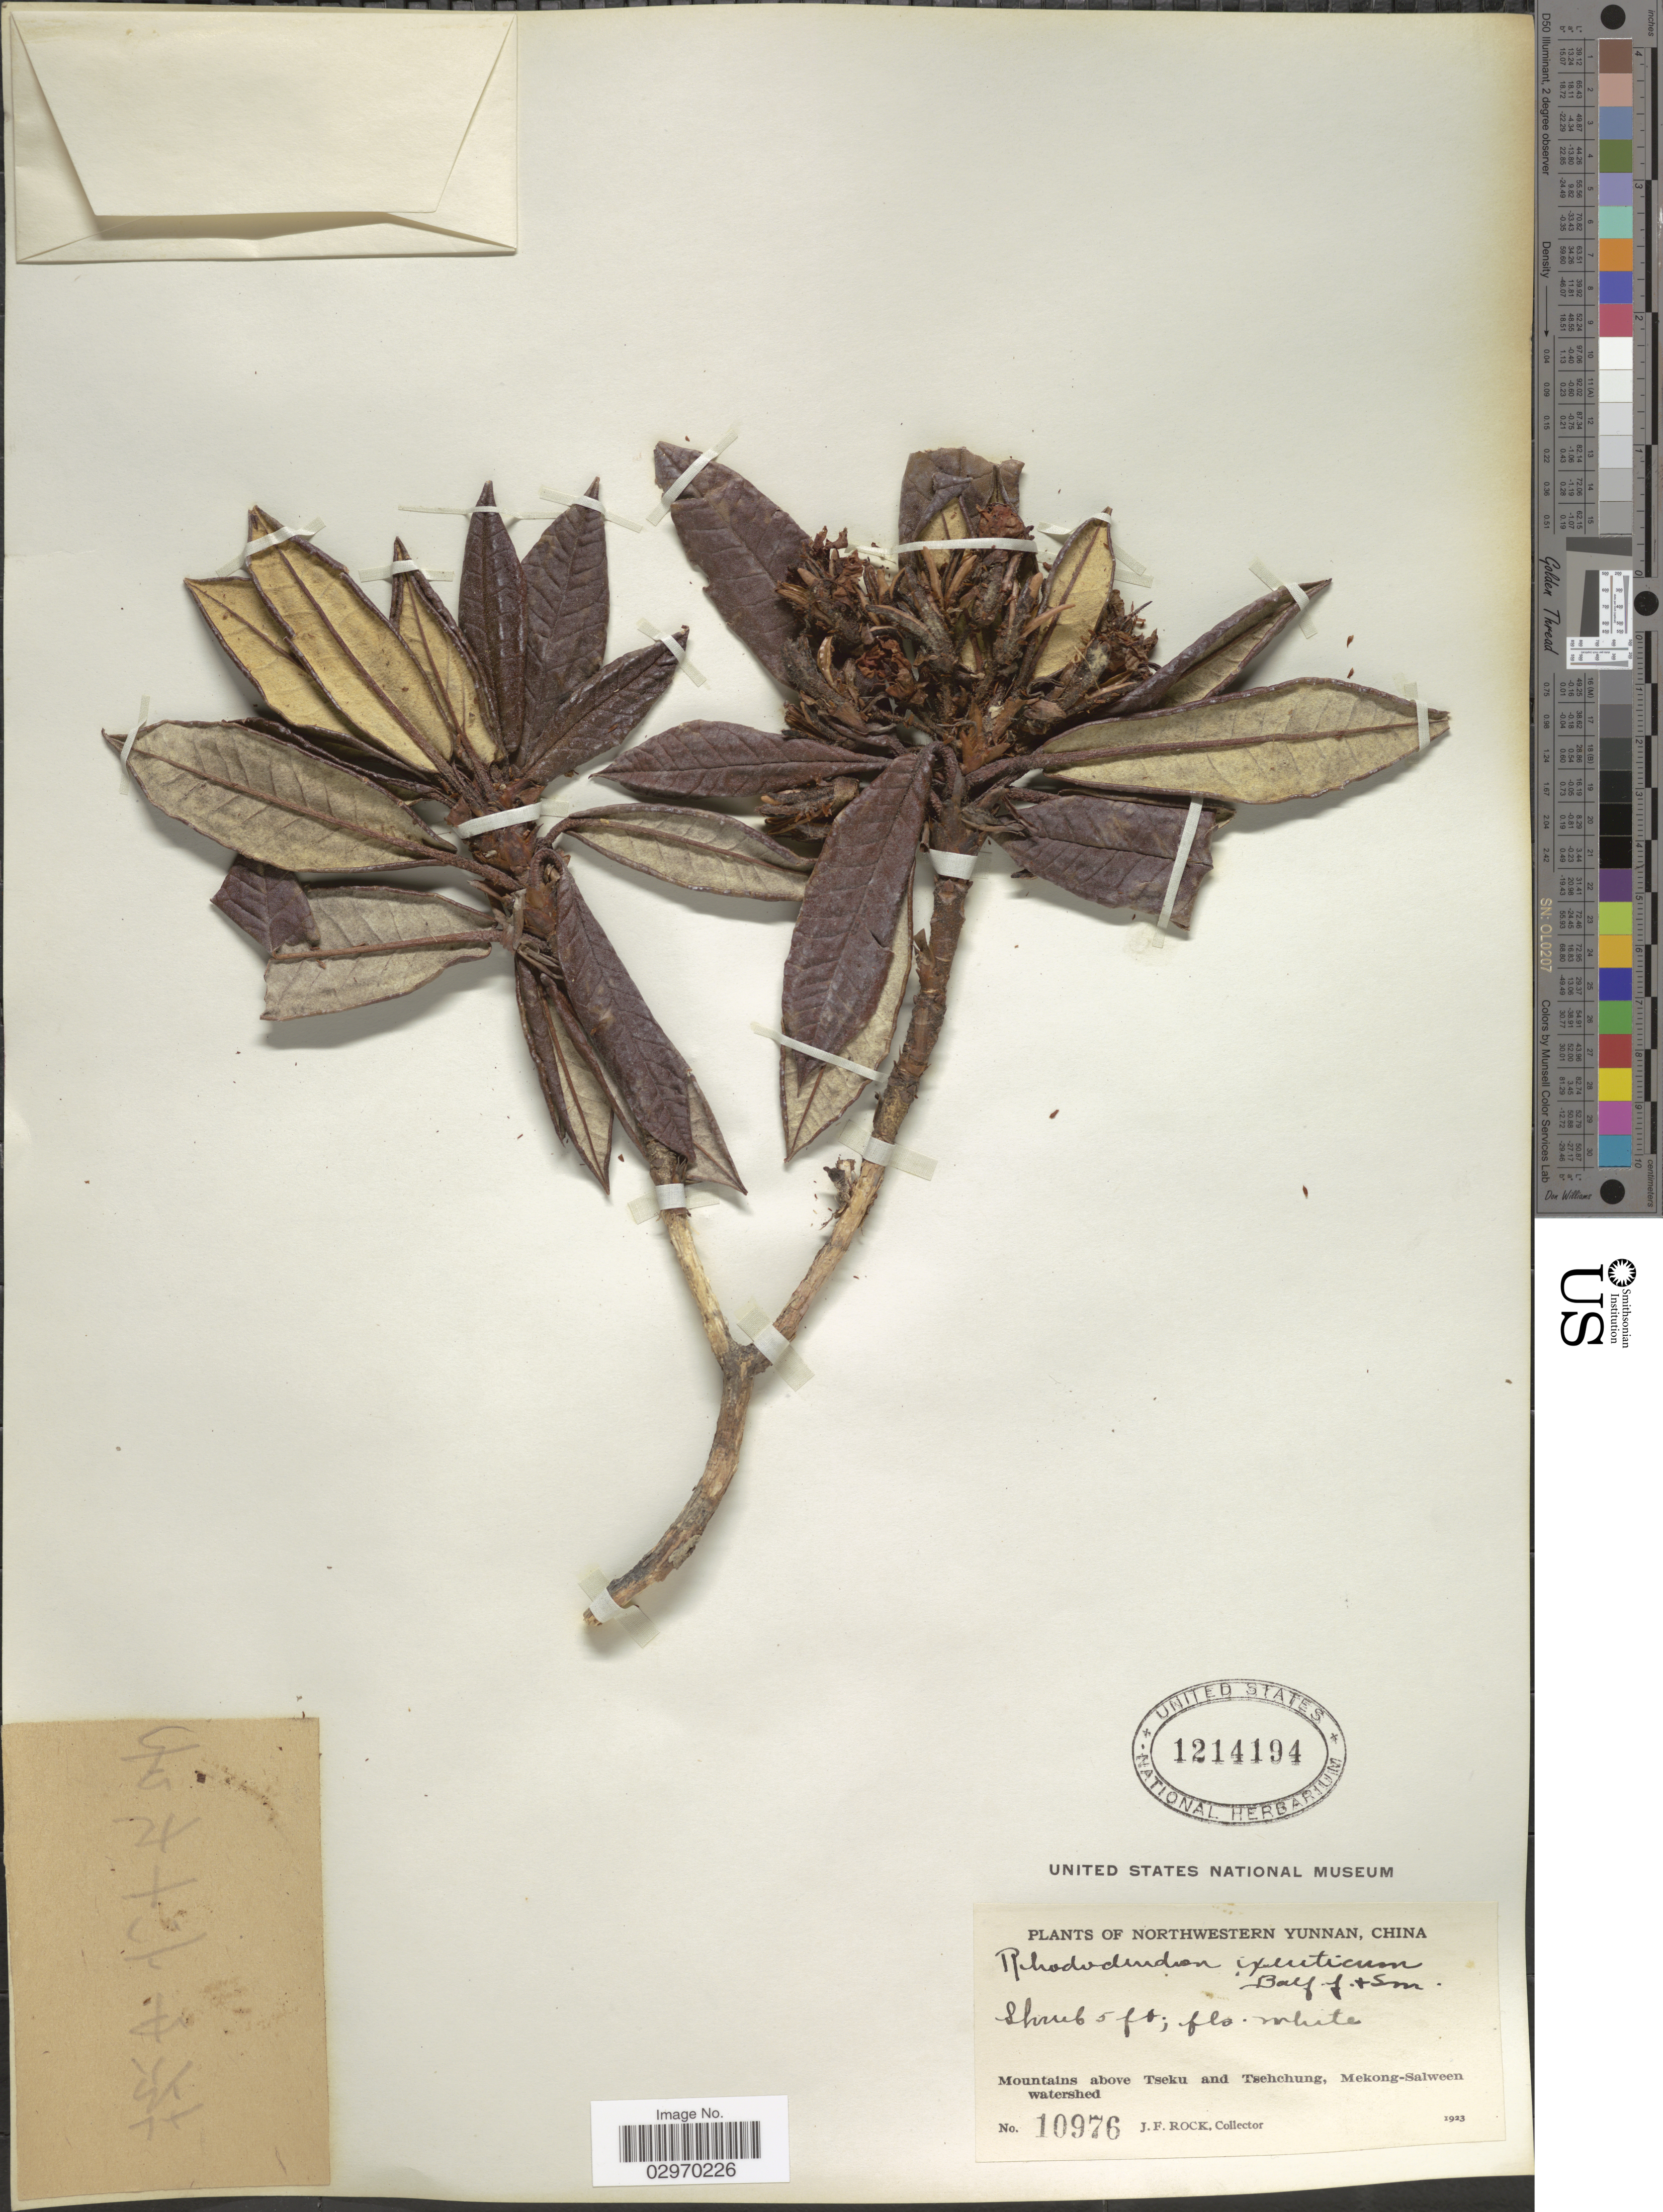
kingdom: Plantae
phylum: Tracheophyta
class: Magnoliopsida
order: Ericales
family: Ericaceae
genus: Rhododendron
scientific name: Rhododendron crinigerum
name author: Franch.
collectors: J. Rock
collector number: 10976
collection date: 1923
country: China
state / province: Yunnan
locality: Northwestern Yunnan, Mountains above Tseku and Tsehchung, Mekong-Salween watershed.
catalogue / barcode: US 1214194